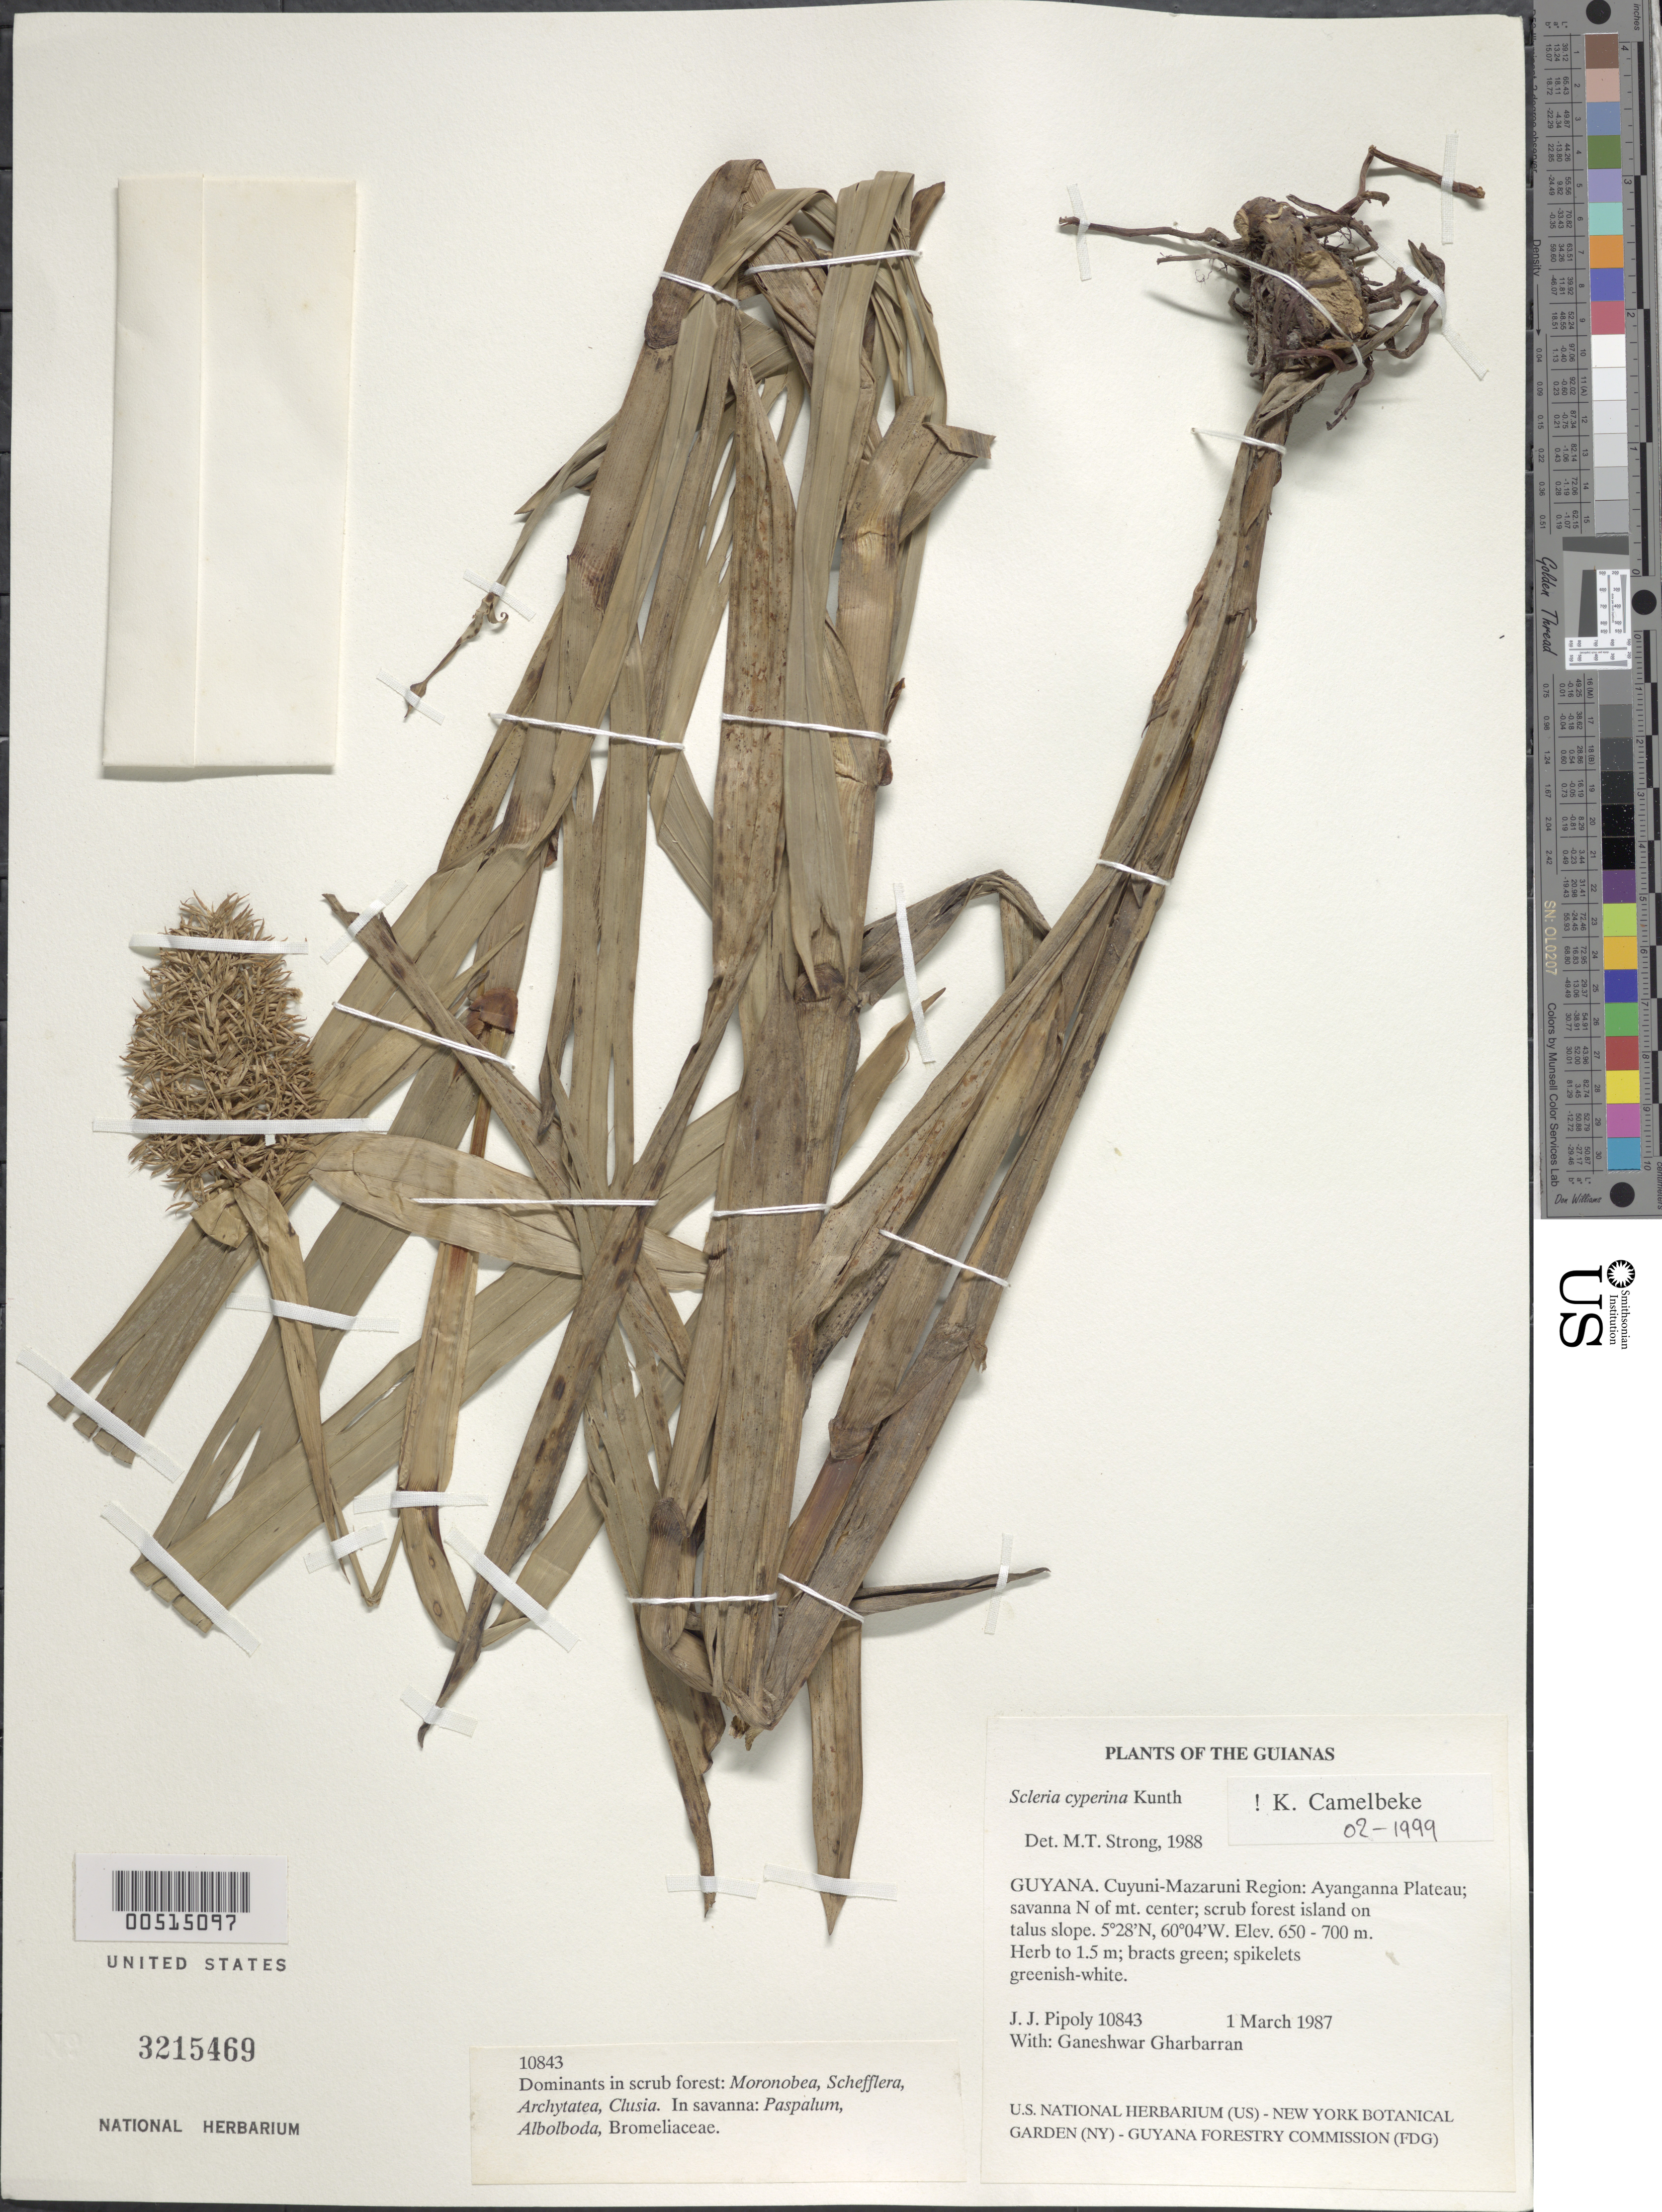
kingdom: Plantae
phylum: Tracheophyta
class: Liliopsida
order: Poales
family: Cyperaceae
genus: Scleria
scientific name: Scleria cyperina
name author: Willd. ex Kunth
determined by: Camelbeke, K.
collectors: J. J. Pipoly & G. Gharbarran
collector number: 10843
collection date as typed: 1 March 1987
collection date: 1987-03-01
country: Guyana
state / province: Cuyuni-Mazaruni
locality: Ayanganna Plateau, N of mountain center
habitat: Savanna with scrub forest island on talus slope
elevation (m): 650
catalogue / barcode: US 3215469